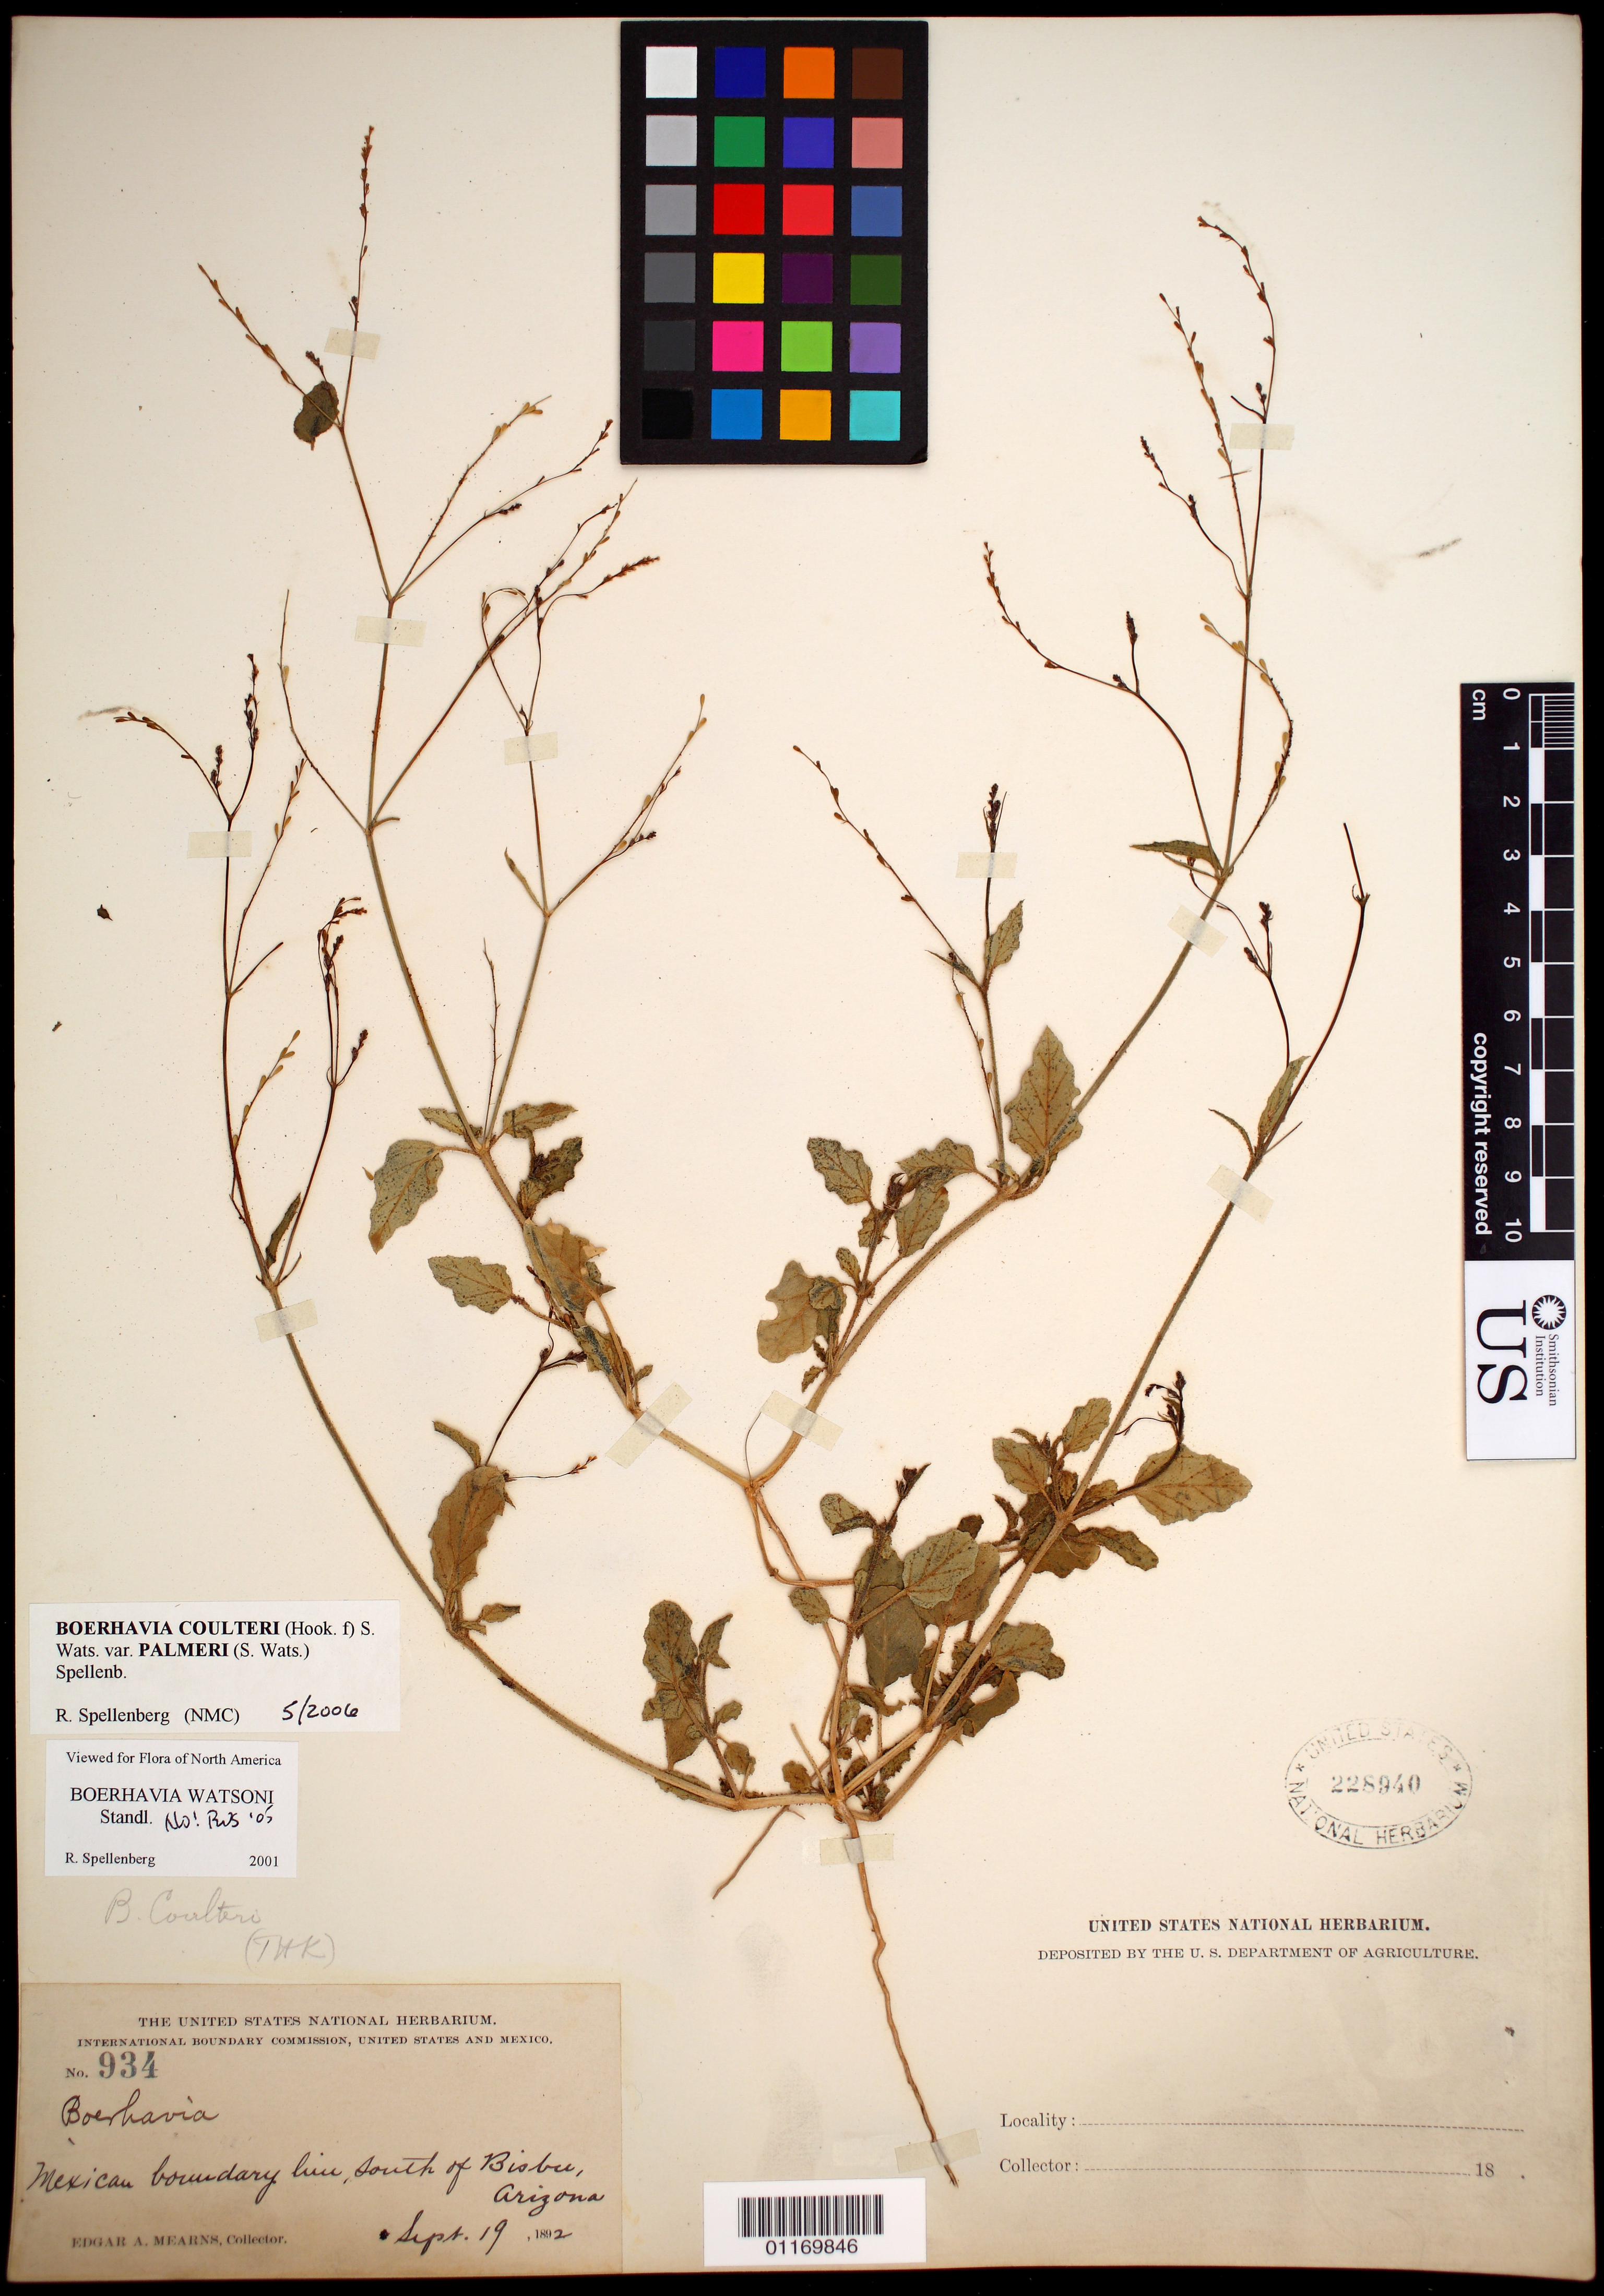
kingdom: Plantae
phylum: Tracheophyta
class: Magnoliopsida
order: Caryophyllales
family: Nyctaginaceae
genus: Boerhavia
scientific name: Boerhavia coulteri var. palmeri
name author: (S. Watson) Spellenb.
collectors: E. A. Mearns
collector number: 934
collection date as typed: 19 Sep 1892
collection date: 1892-09-19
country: United States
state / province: Arizona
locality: South of Bisbee, Arizona. Mexican Boundary Line.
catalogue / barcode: US 228940